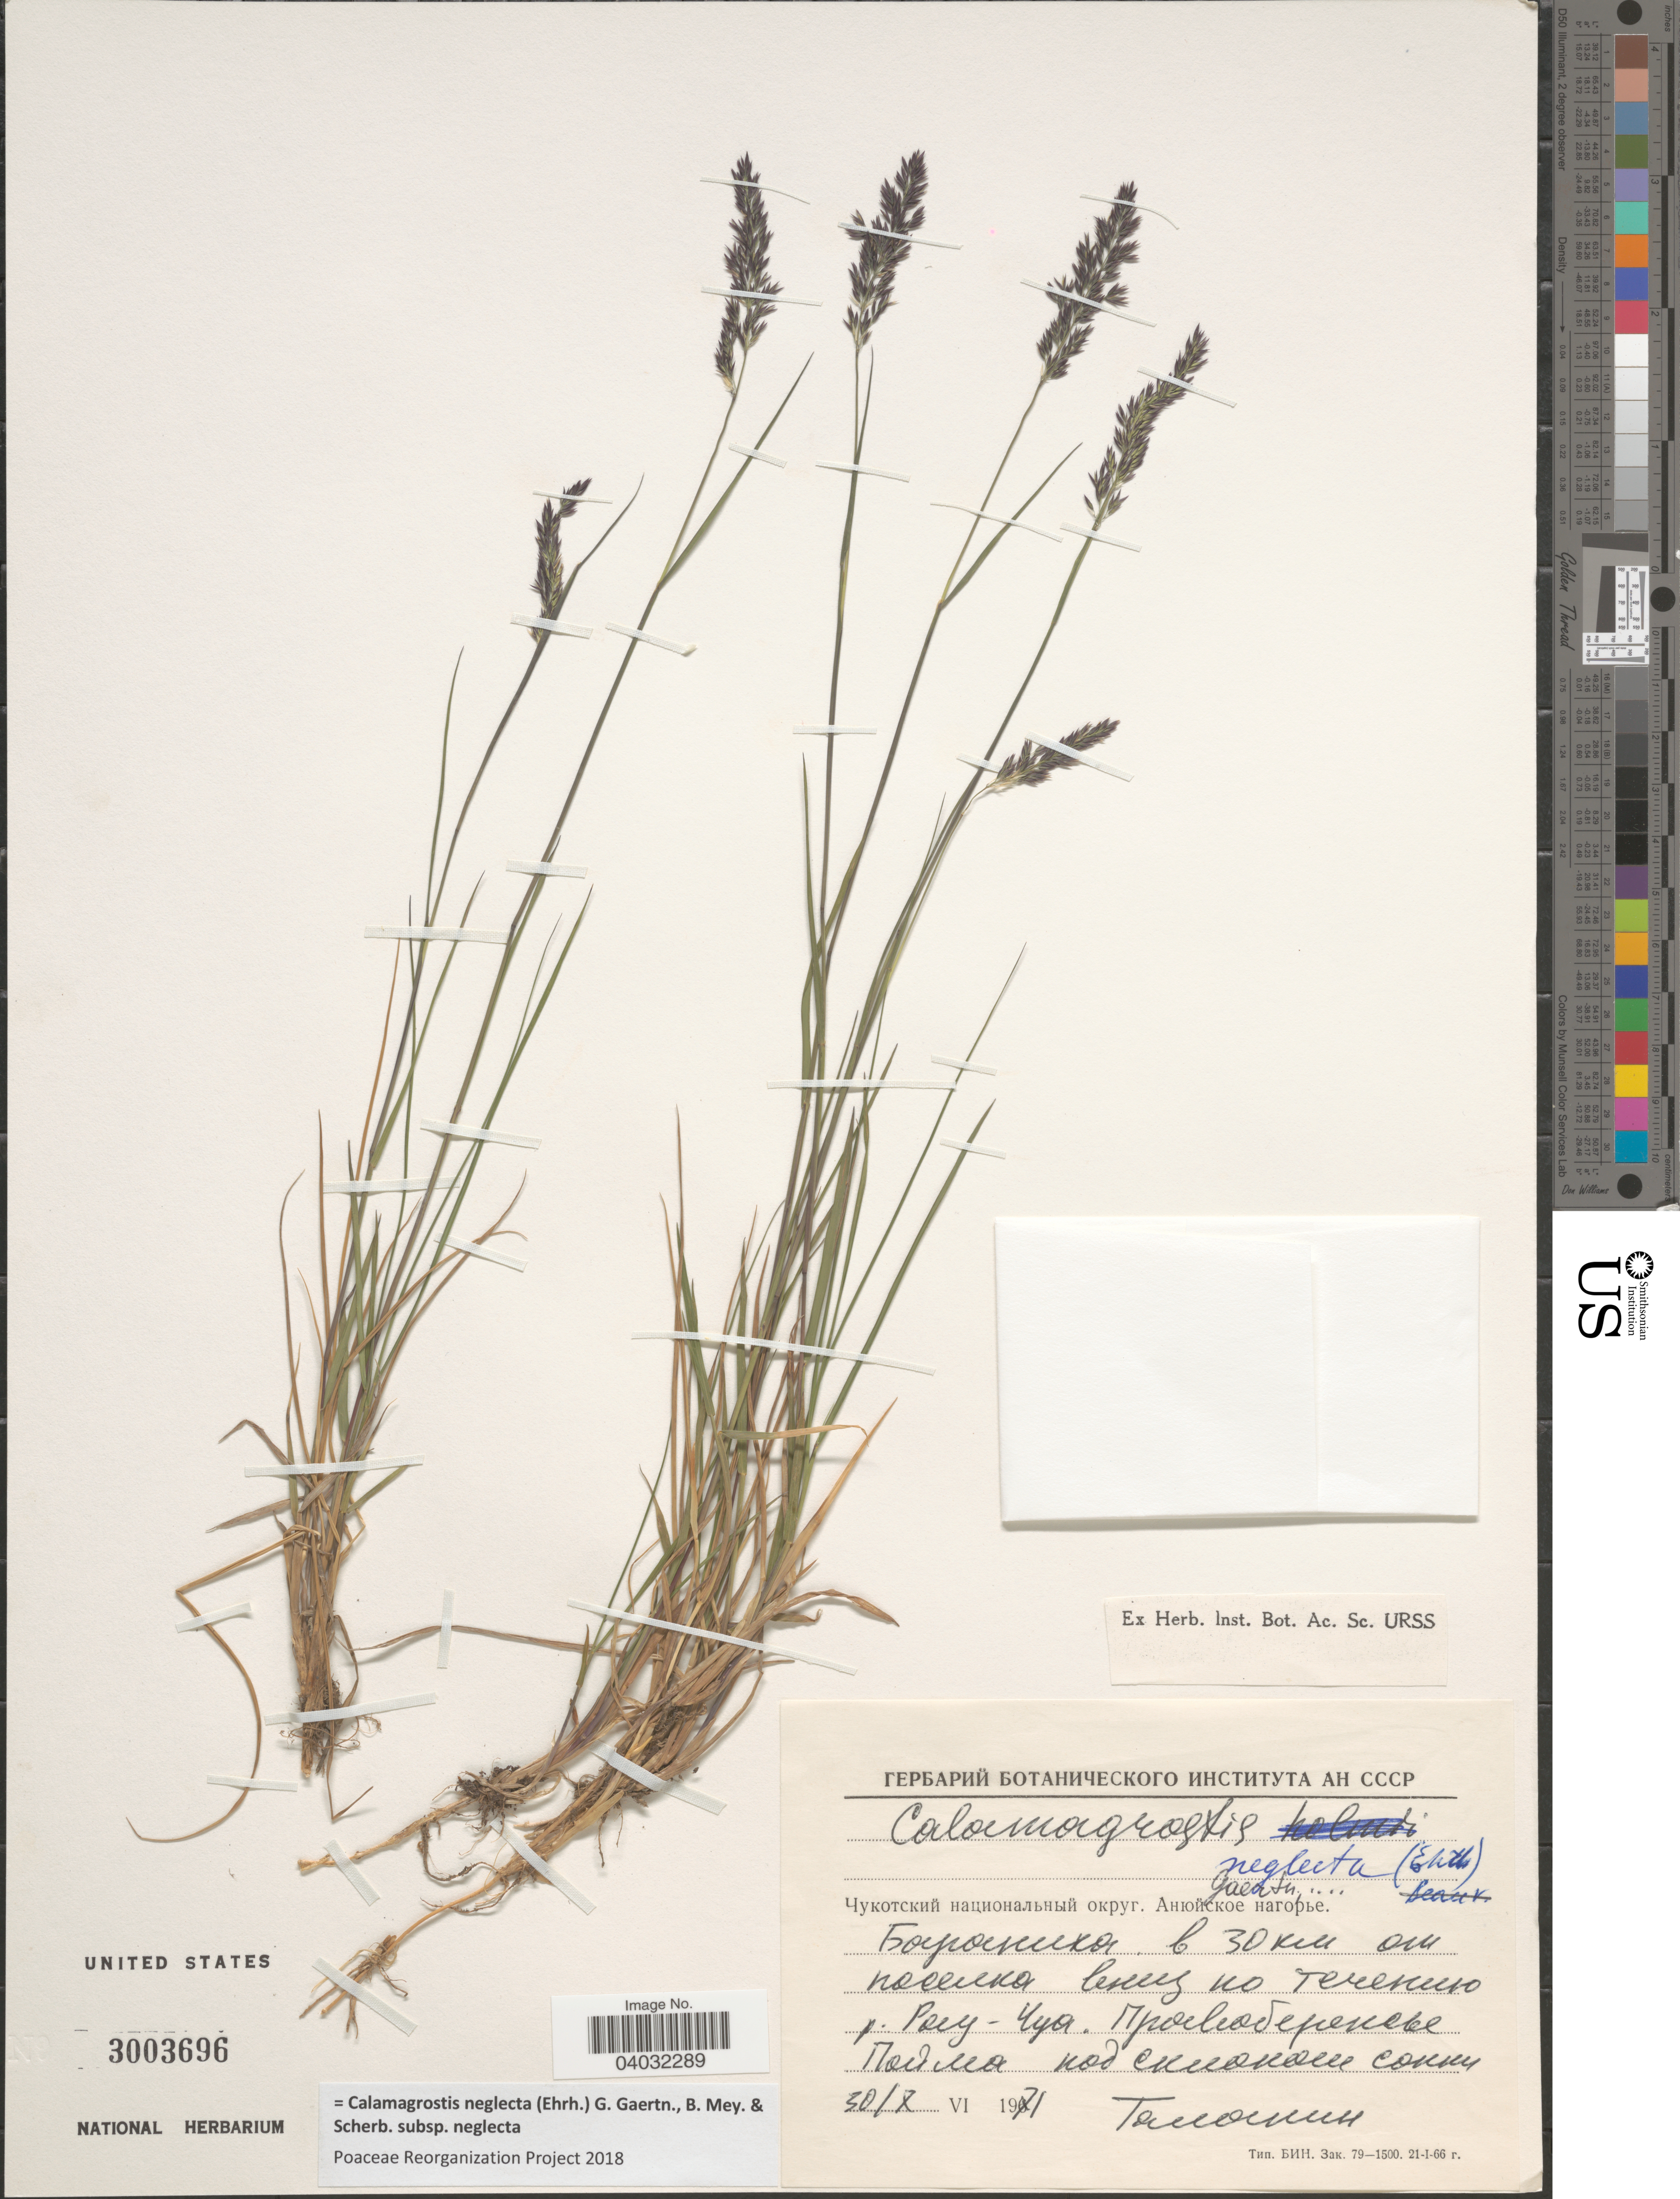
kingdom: Plantae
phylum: Tracheophyta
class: Liliopsida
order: Poales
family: Poaceae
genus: Calamagrostis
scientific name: Calamagrostis neglecta subsp. neglecta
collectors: Taloshin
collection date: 1971-10-30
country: Russian Federation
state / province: Chukotka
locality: River Pau-Chua, 30 km from village Baranikha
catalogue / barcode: US 3003696